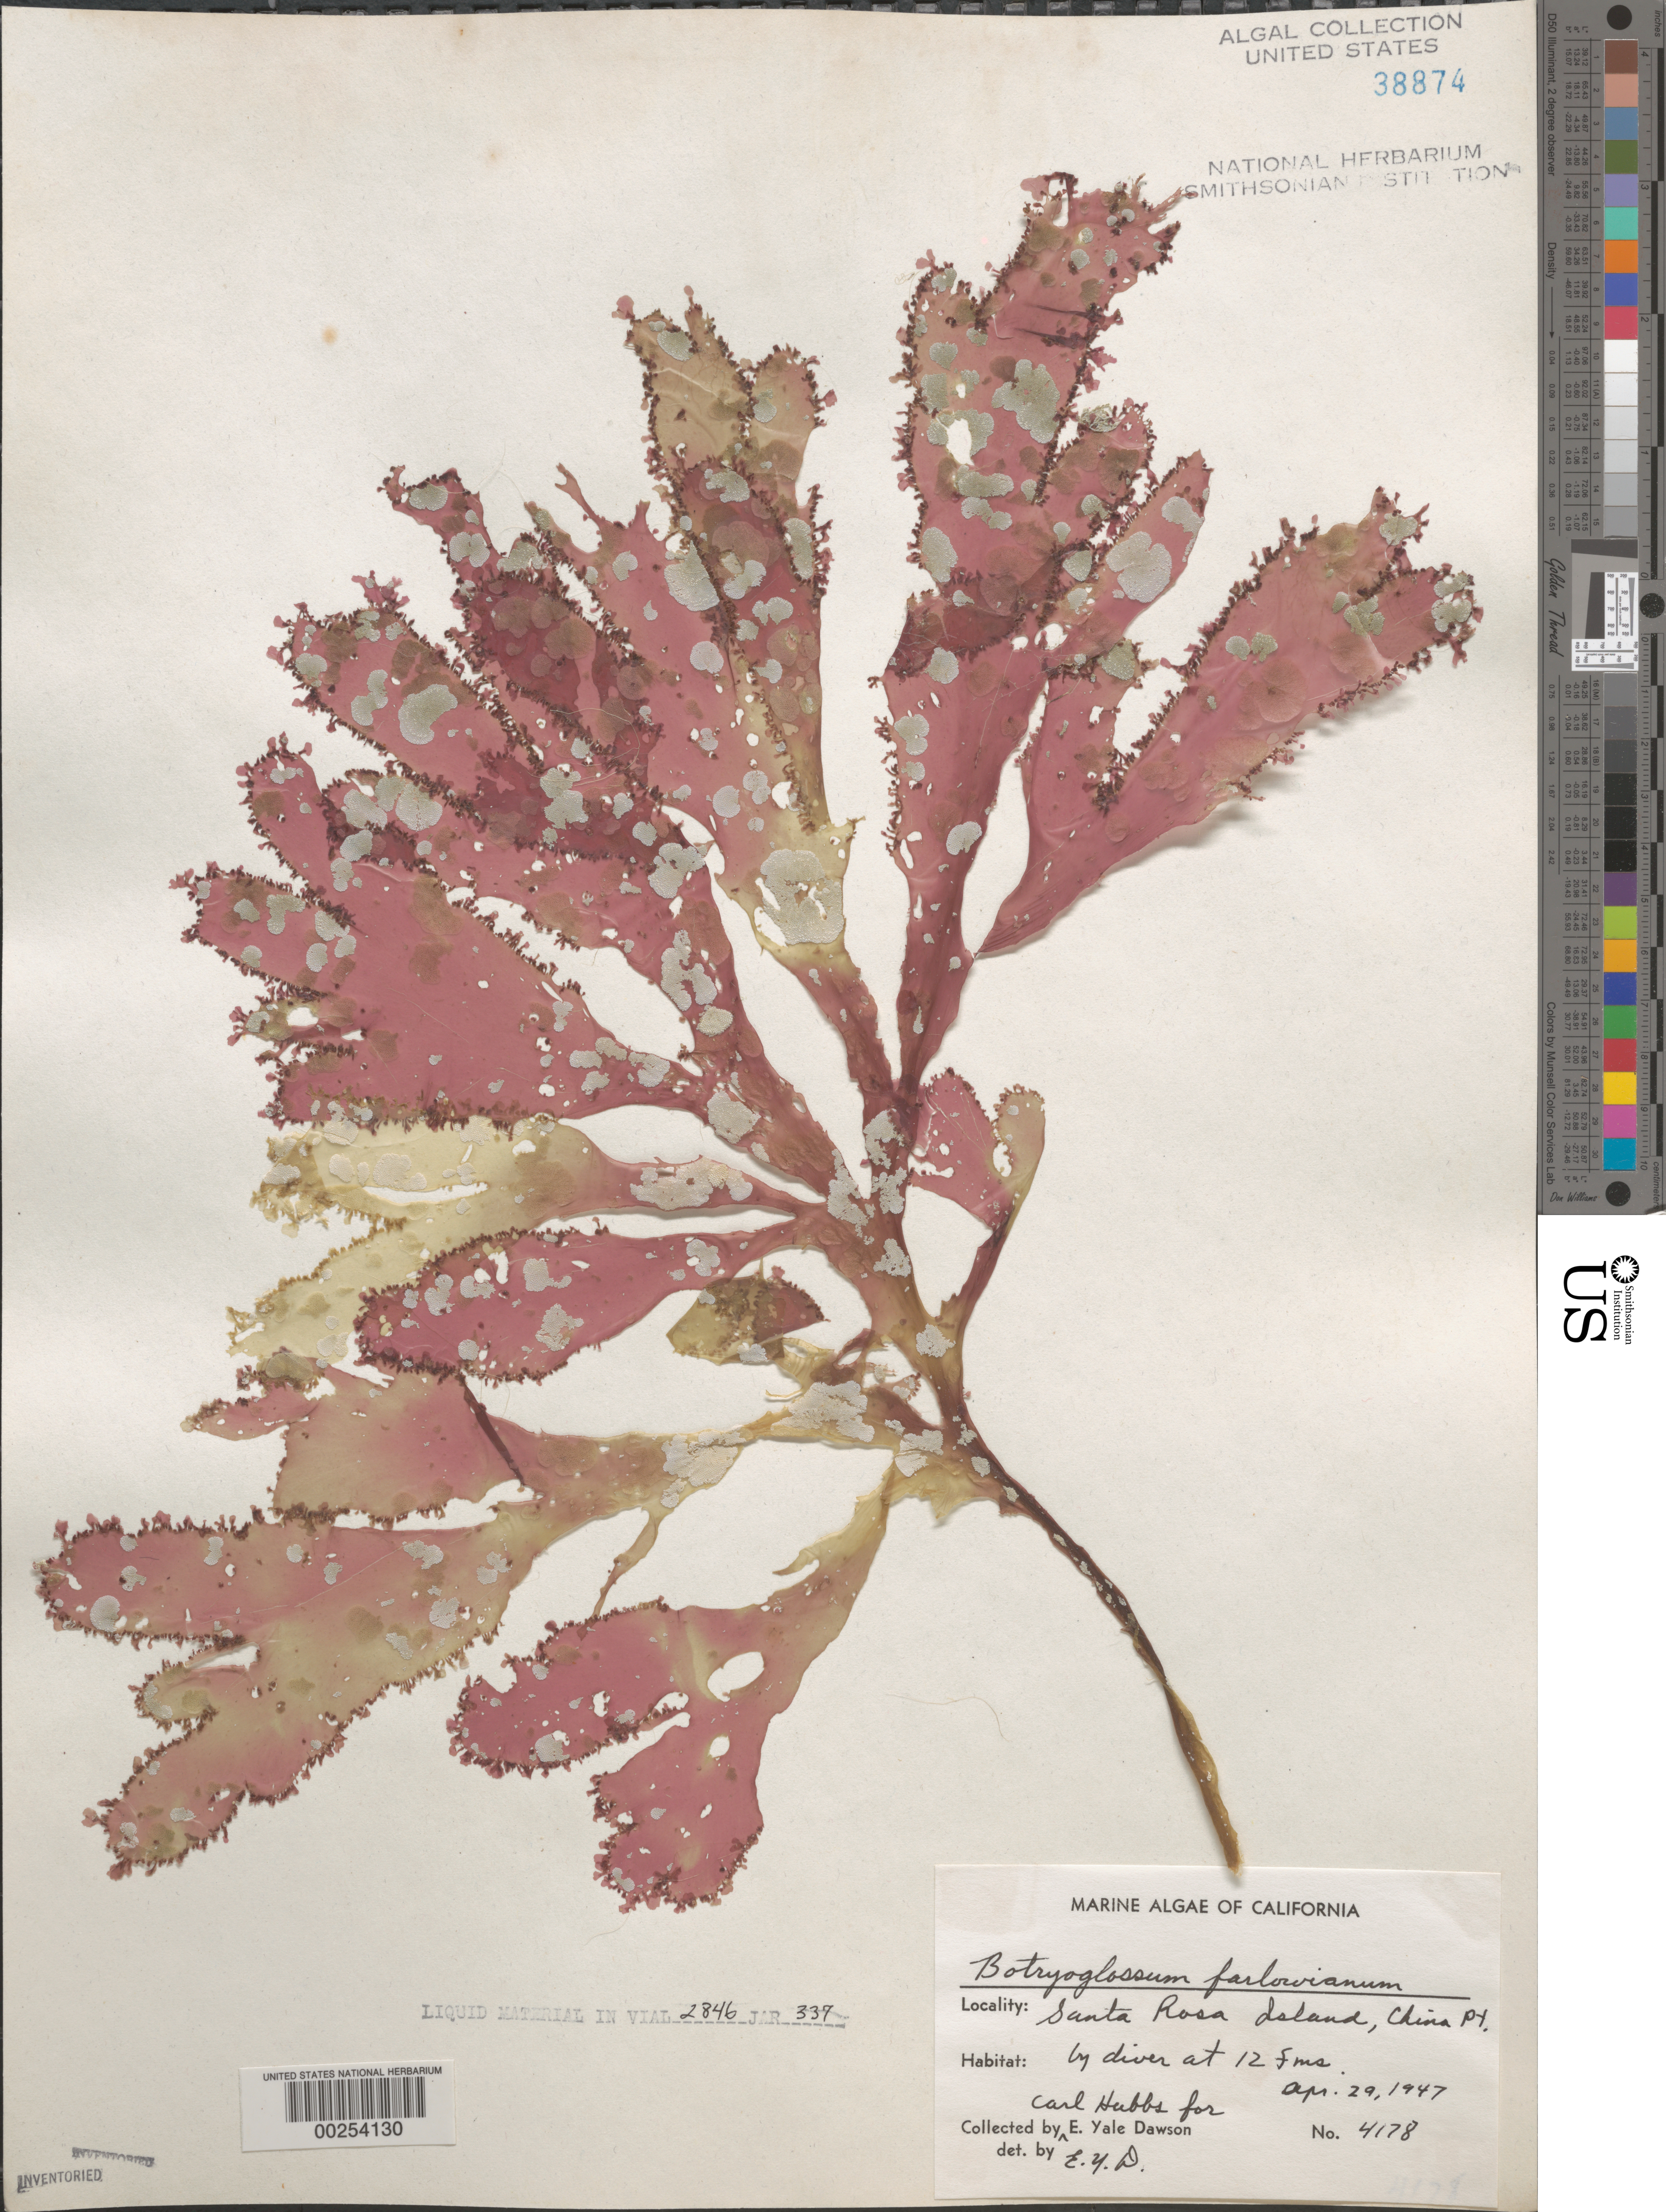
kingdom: Plantae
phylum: Rhodophyta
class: Florideophyceae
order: Ceramiales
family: Delesseriaceae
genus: Botryoglossum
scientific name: Botryoglossum farlowianum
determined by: Dawson, E. Y.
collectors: C. Hubbs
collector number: EYD 4178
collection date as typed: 29 Apr 1947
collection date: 1947-04-29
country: United States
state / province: California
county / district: Santa Barbara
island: Santa Rosa Island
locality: Off China Point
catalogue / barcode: US 38874